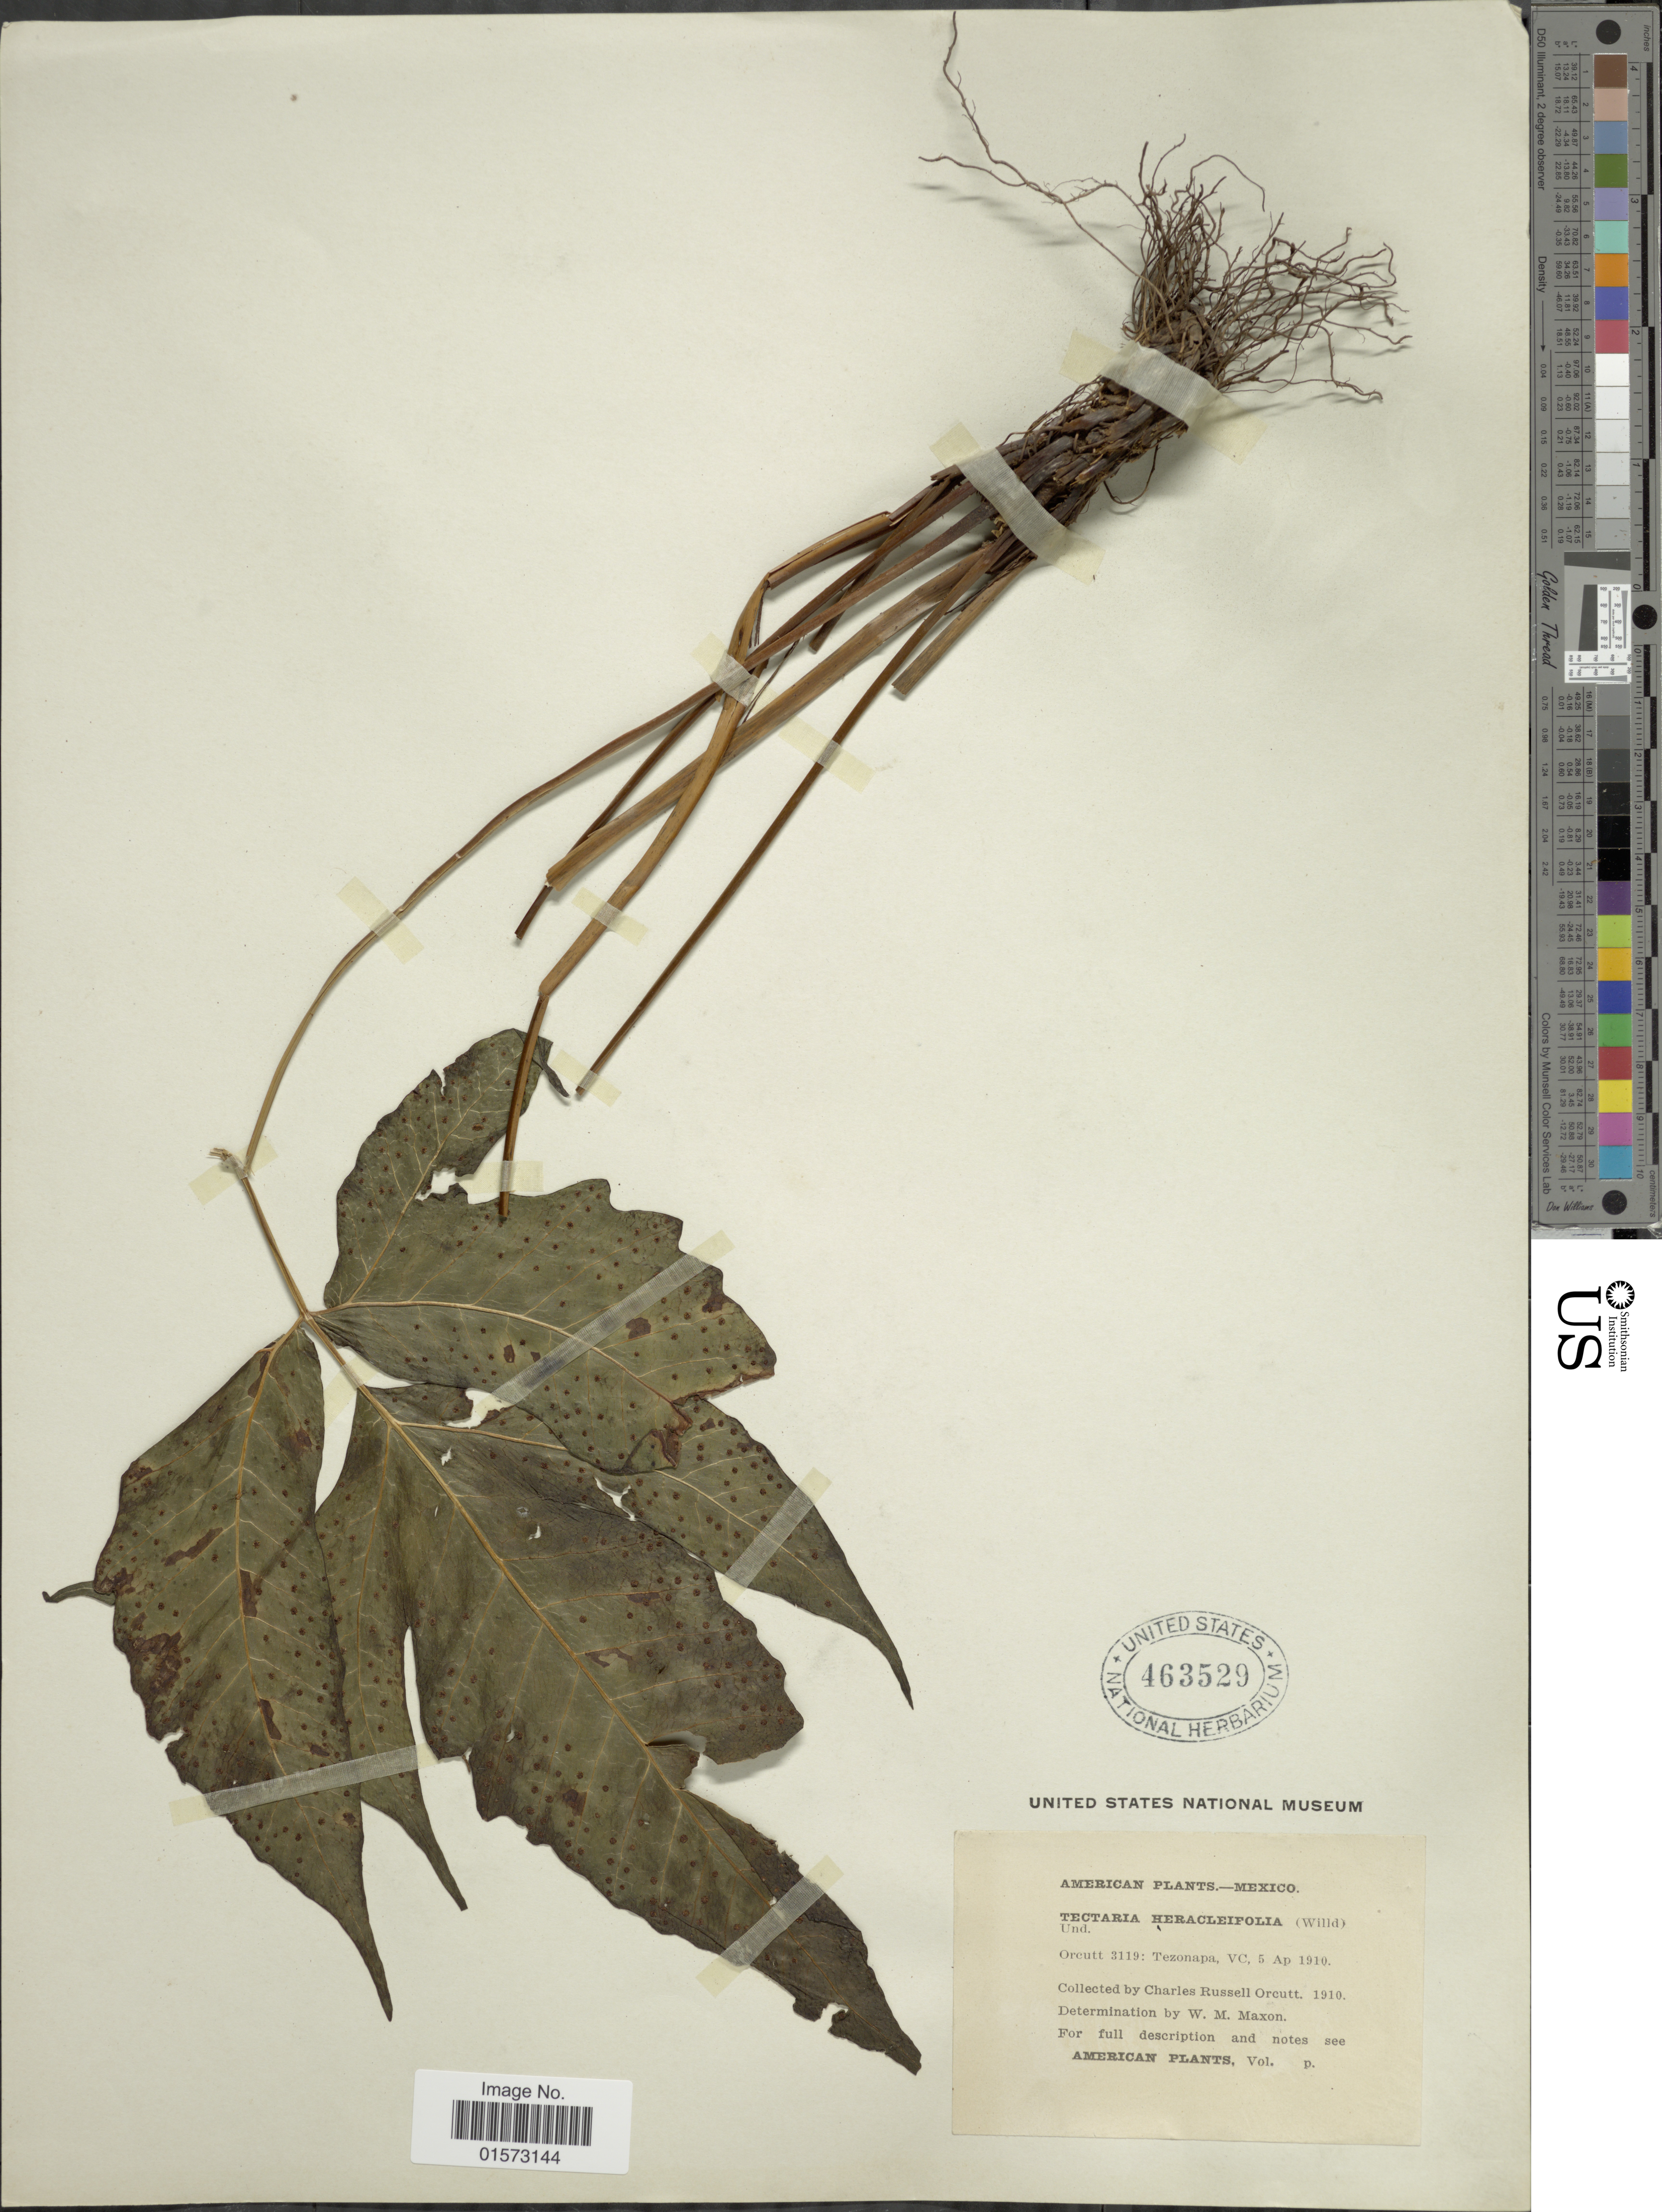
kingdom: Plantae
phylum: Tracheophyta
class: Polypodiopsida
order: Polypodiales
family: Tectariaceae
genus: Tectaria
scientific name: Tectaria heracleifolia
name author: (Willd.) Underw.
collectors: C. R. Orcutt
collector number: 3119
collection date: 1910-04-05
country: Mexico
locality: Tenzonapa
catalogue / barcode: US 463529